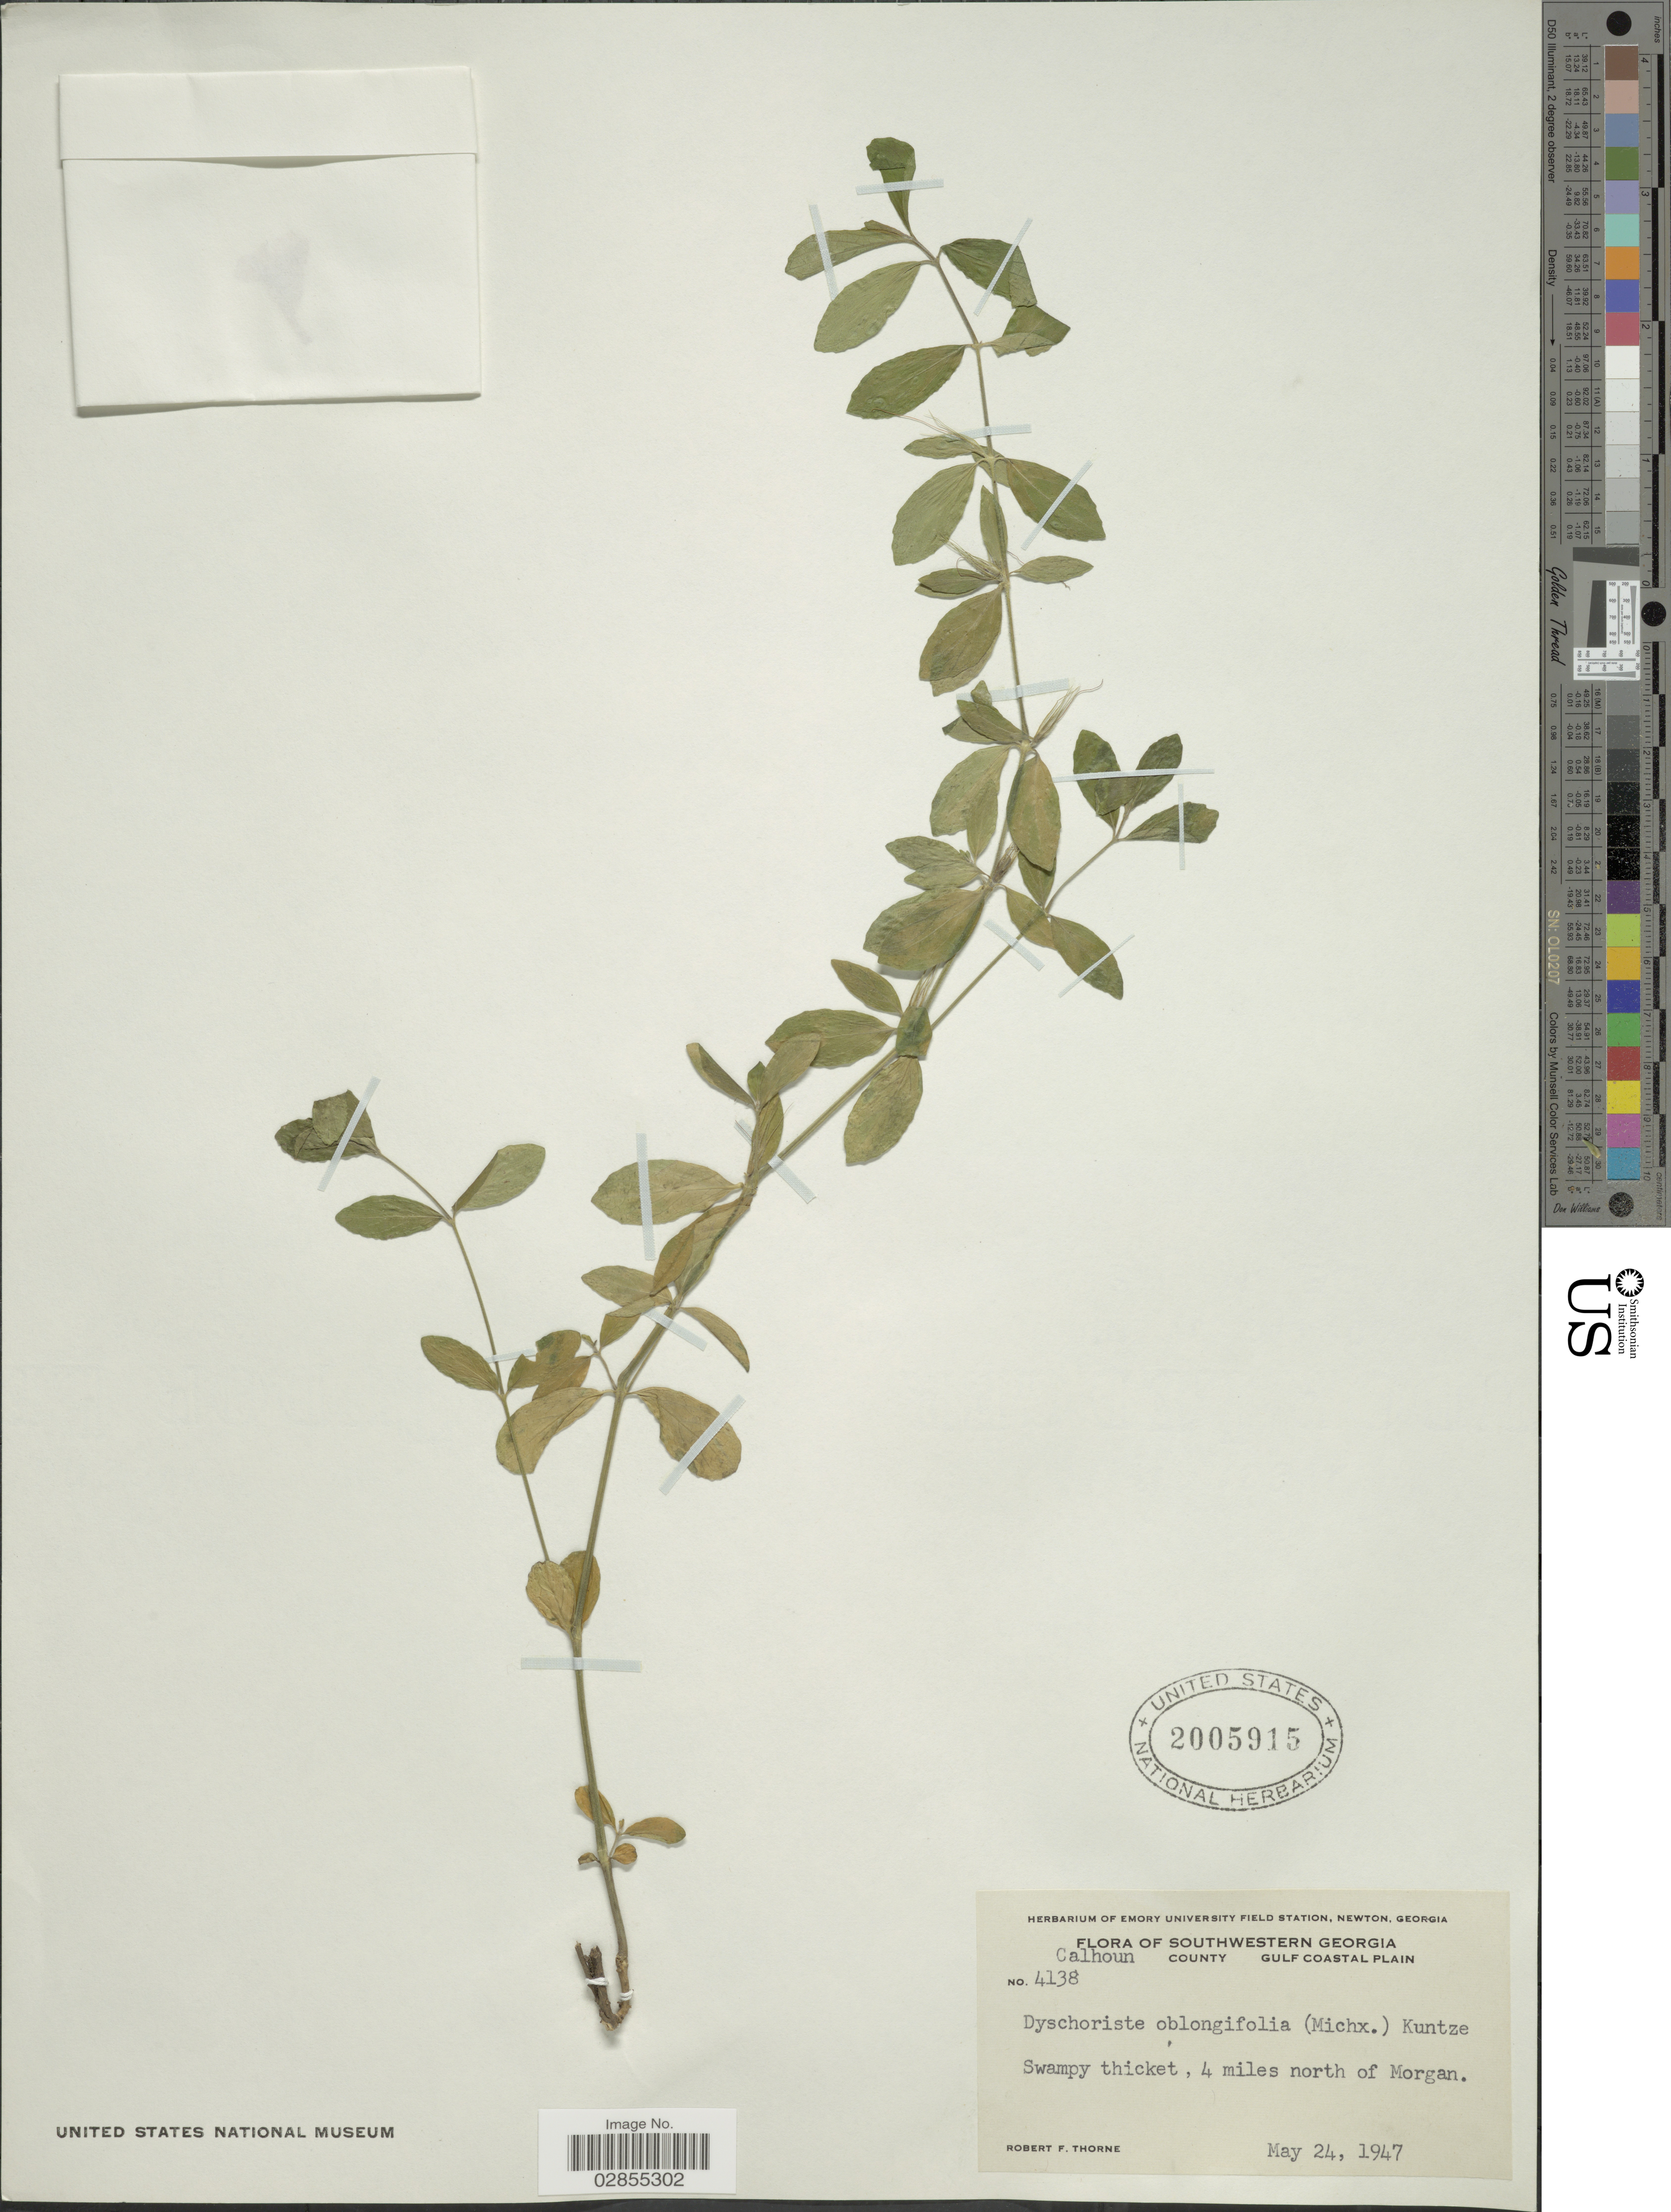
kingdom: Plantae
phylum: Tracheophyta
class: Magnoliopsida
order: Lamiales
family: Acanthaceae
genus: Dyschoriste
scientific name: Dyschoriste oblongifolia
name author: (Michx.) Kuntze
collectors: R. F. Thorne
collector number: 4138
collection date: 1947-05-24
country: United States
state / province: Georgia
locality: Southwestern Georgia. Calhoun County. Gulf Coastal Plain. Swampy thicket, 4 miles north of Morgan.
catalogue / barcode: US 2005915